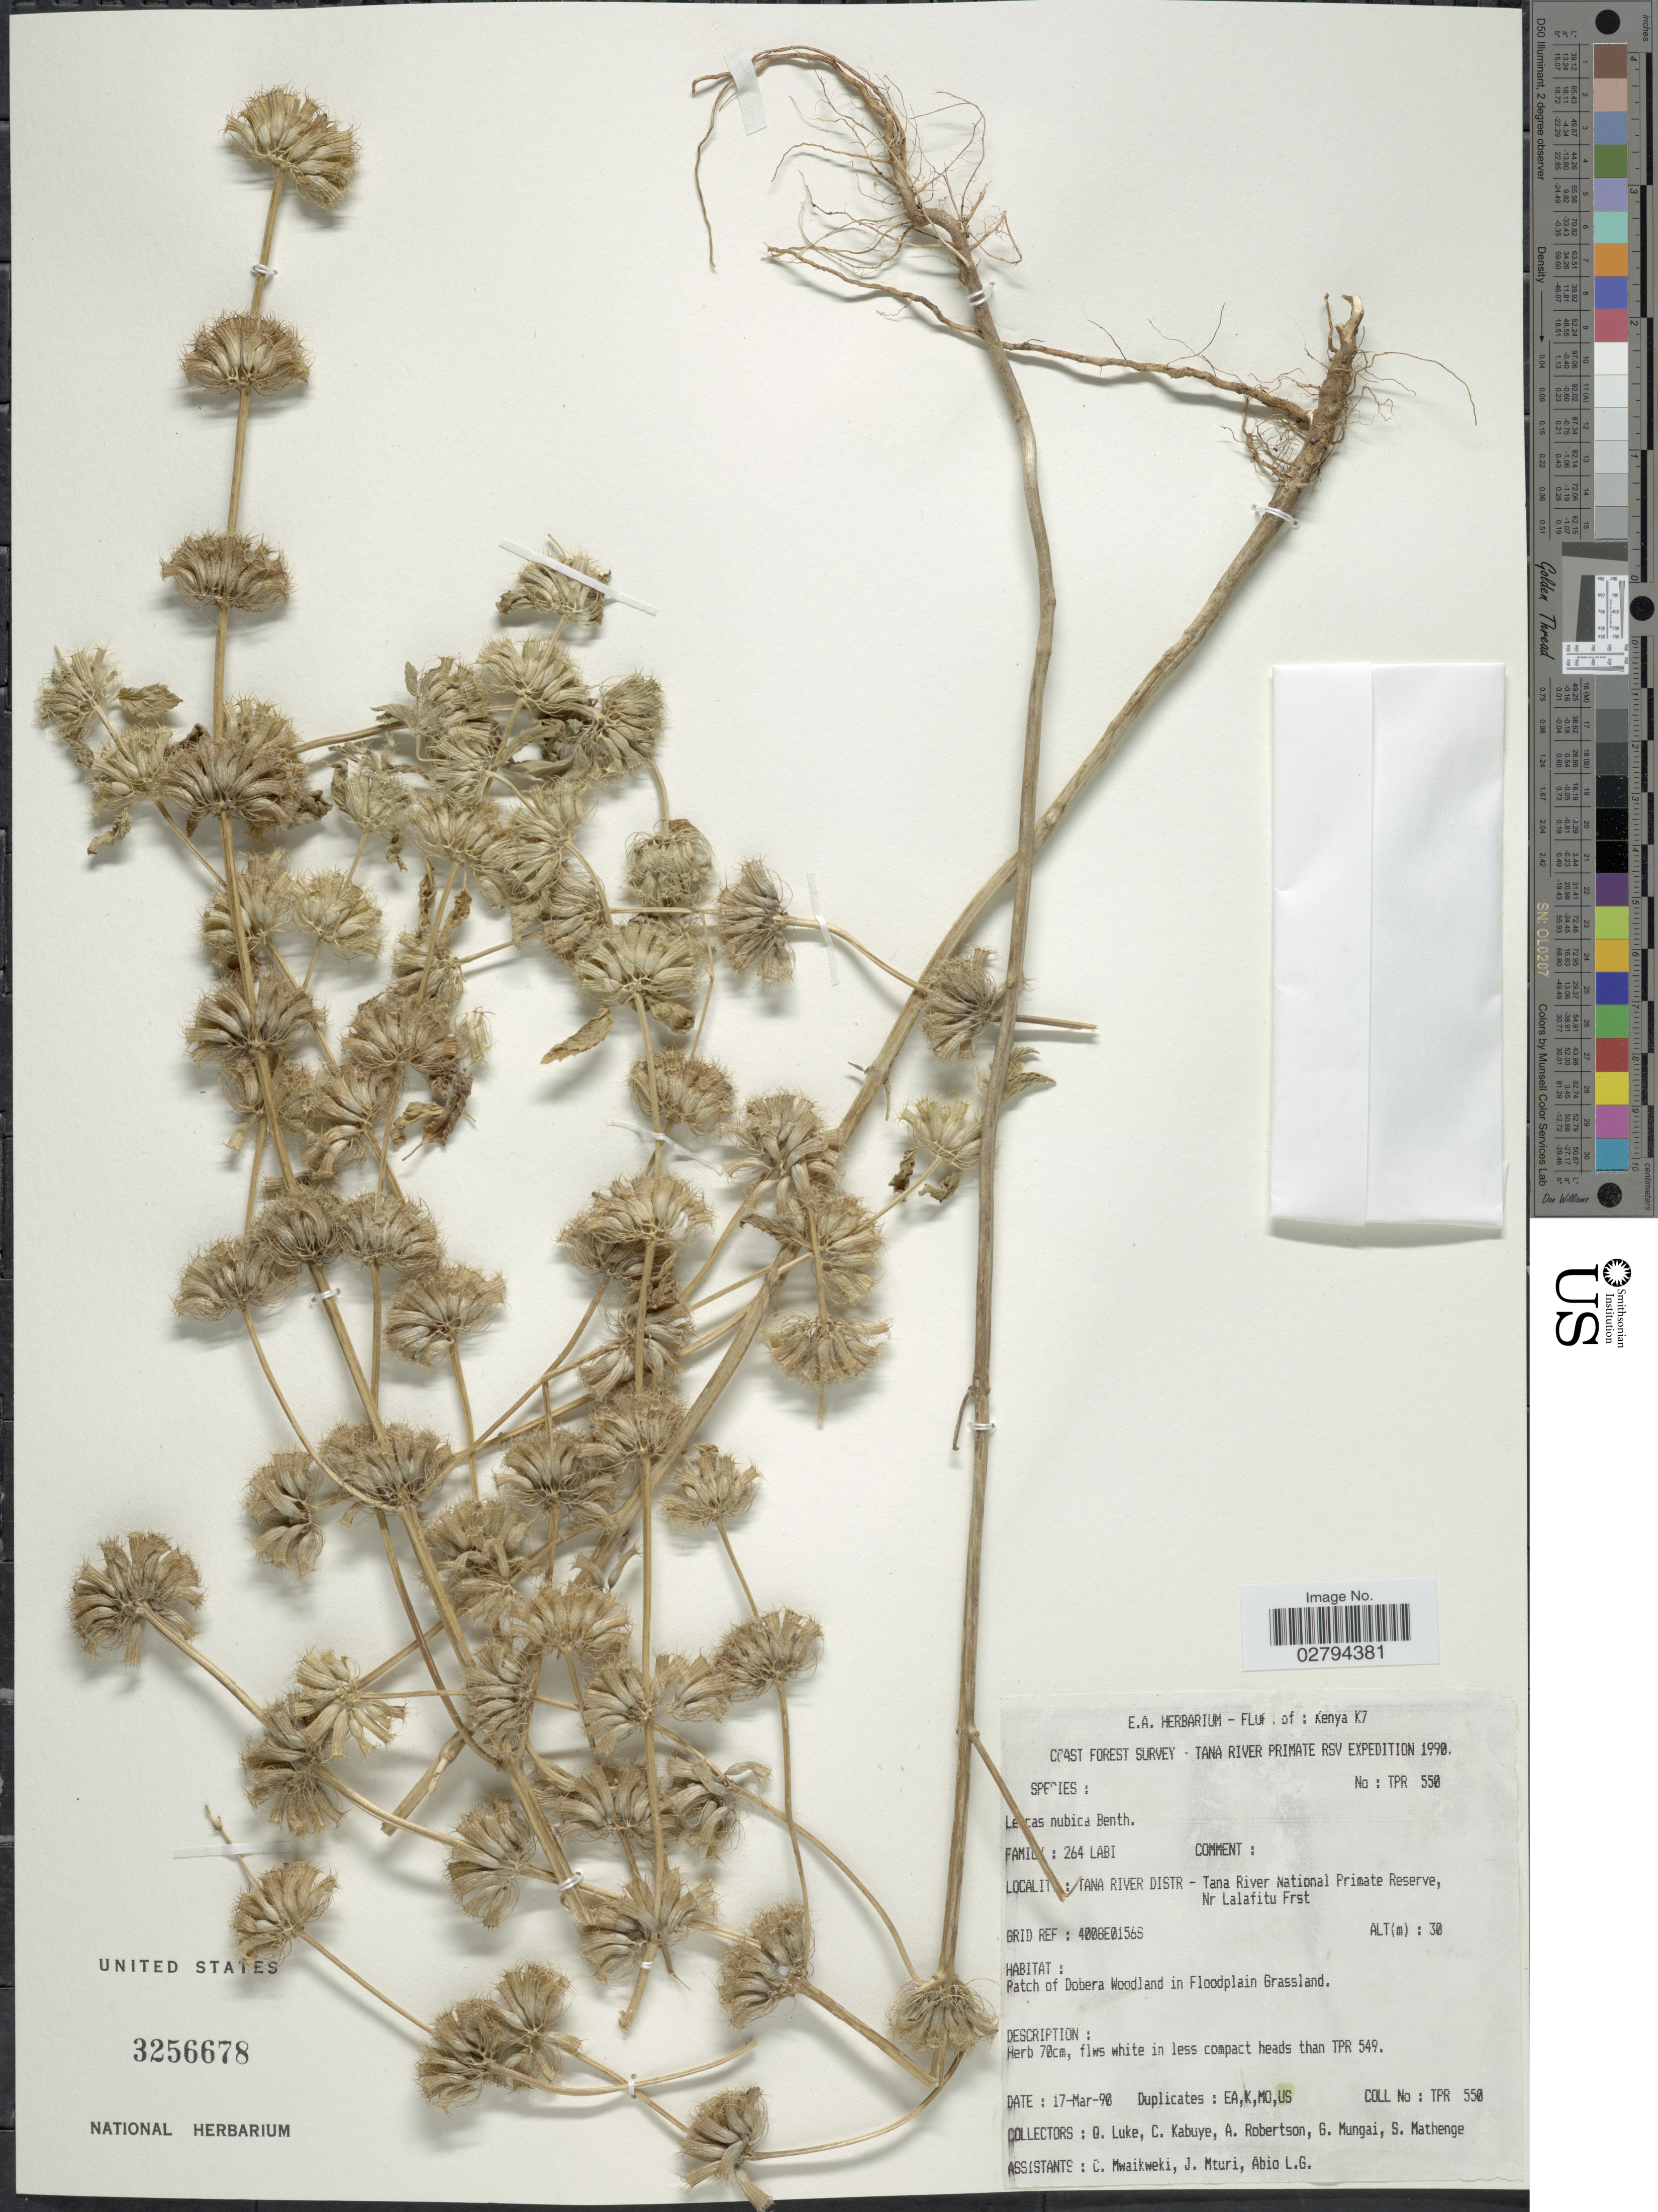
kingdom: Plantae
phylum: Tracheophyta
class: Magnoliopsida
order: Lamiales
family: Lamiaceae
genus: Leucas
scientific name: Leucas nubica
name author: Benth.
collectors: Q. Luke, C. Kabuye, A. Robertson, G. Mungai & et al.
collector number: TPR550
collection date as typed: Transcribed d/m/y: 17/3/90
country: Kenya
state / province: Tana River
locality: K7. Tana River Distr- Tana River National Primate Reserve, Nr Lalafitu Frst. Grid Ref: 400BE0156S.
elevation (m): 30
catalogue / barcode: US 3256678